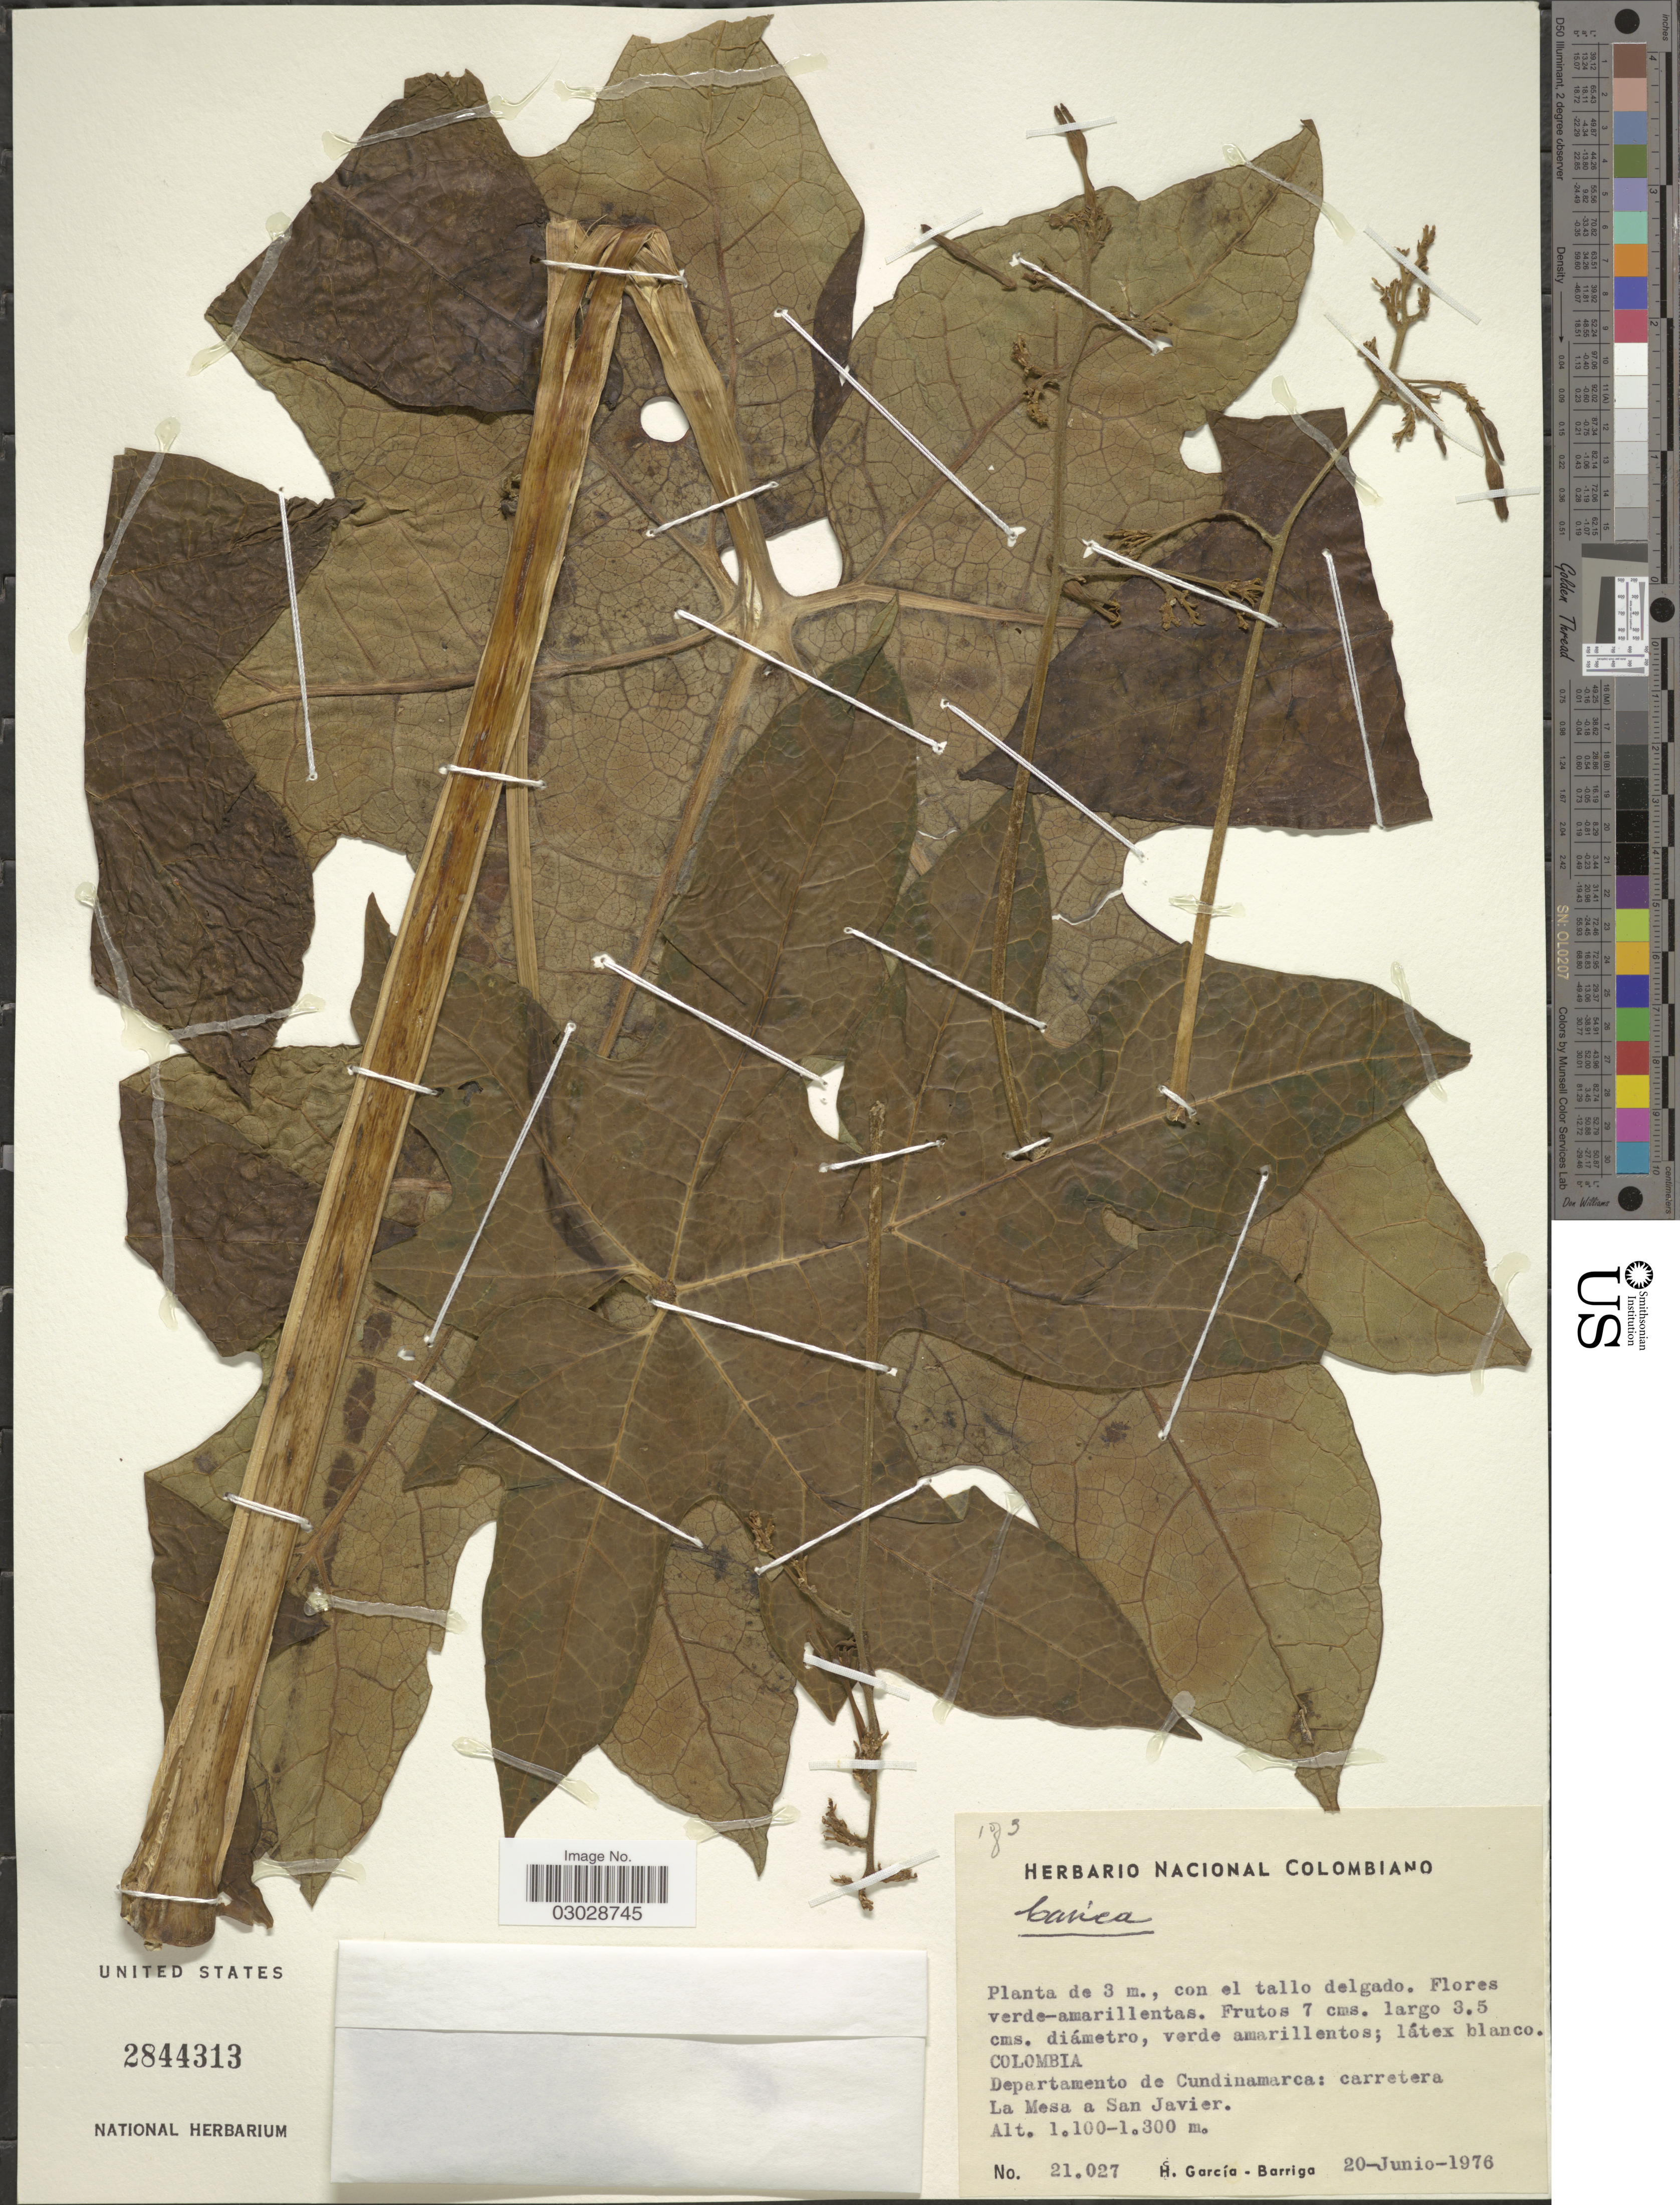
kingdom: Plantae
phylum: Tracheophyta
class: Magnoliopsida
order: Brassicales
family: Caricaceae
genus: Vasconcellea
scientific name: Vasconcellea pubescens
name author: A. DC.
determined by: Strong, Mark T., (BOT), Smithsonian Institution - National Museum of Natural History (UNITED STATES)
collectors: H. García Barriga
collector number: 21027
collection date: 1976-06-20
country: Colombia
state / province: Cundinamarca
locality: Departamento de Cundinamarca: carretera La Mesa a San Javier.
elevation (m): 1100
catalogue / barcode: US 2844313